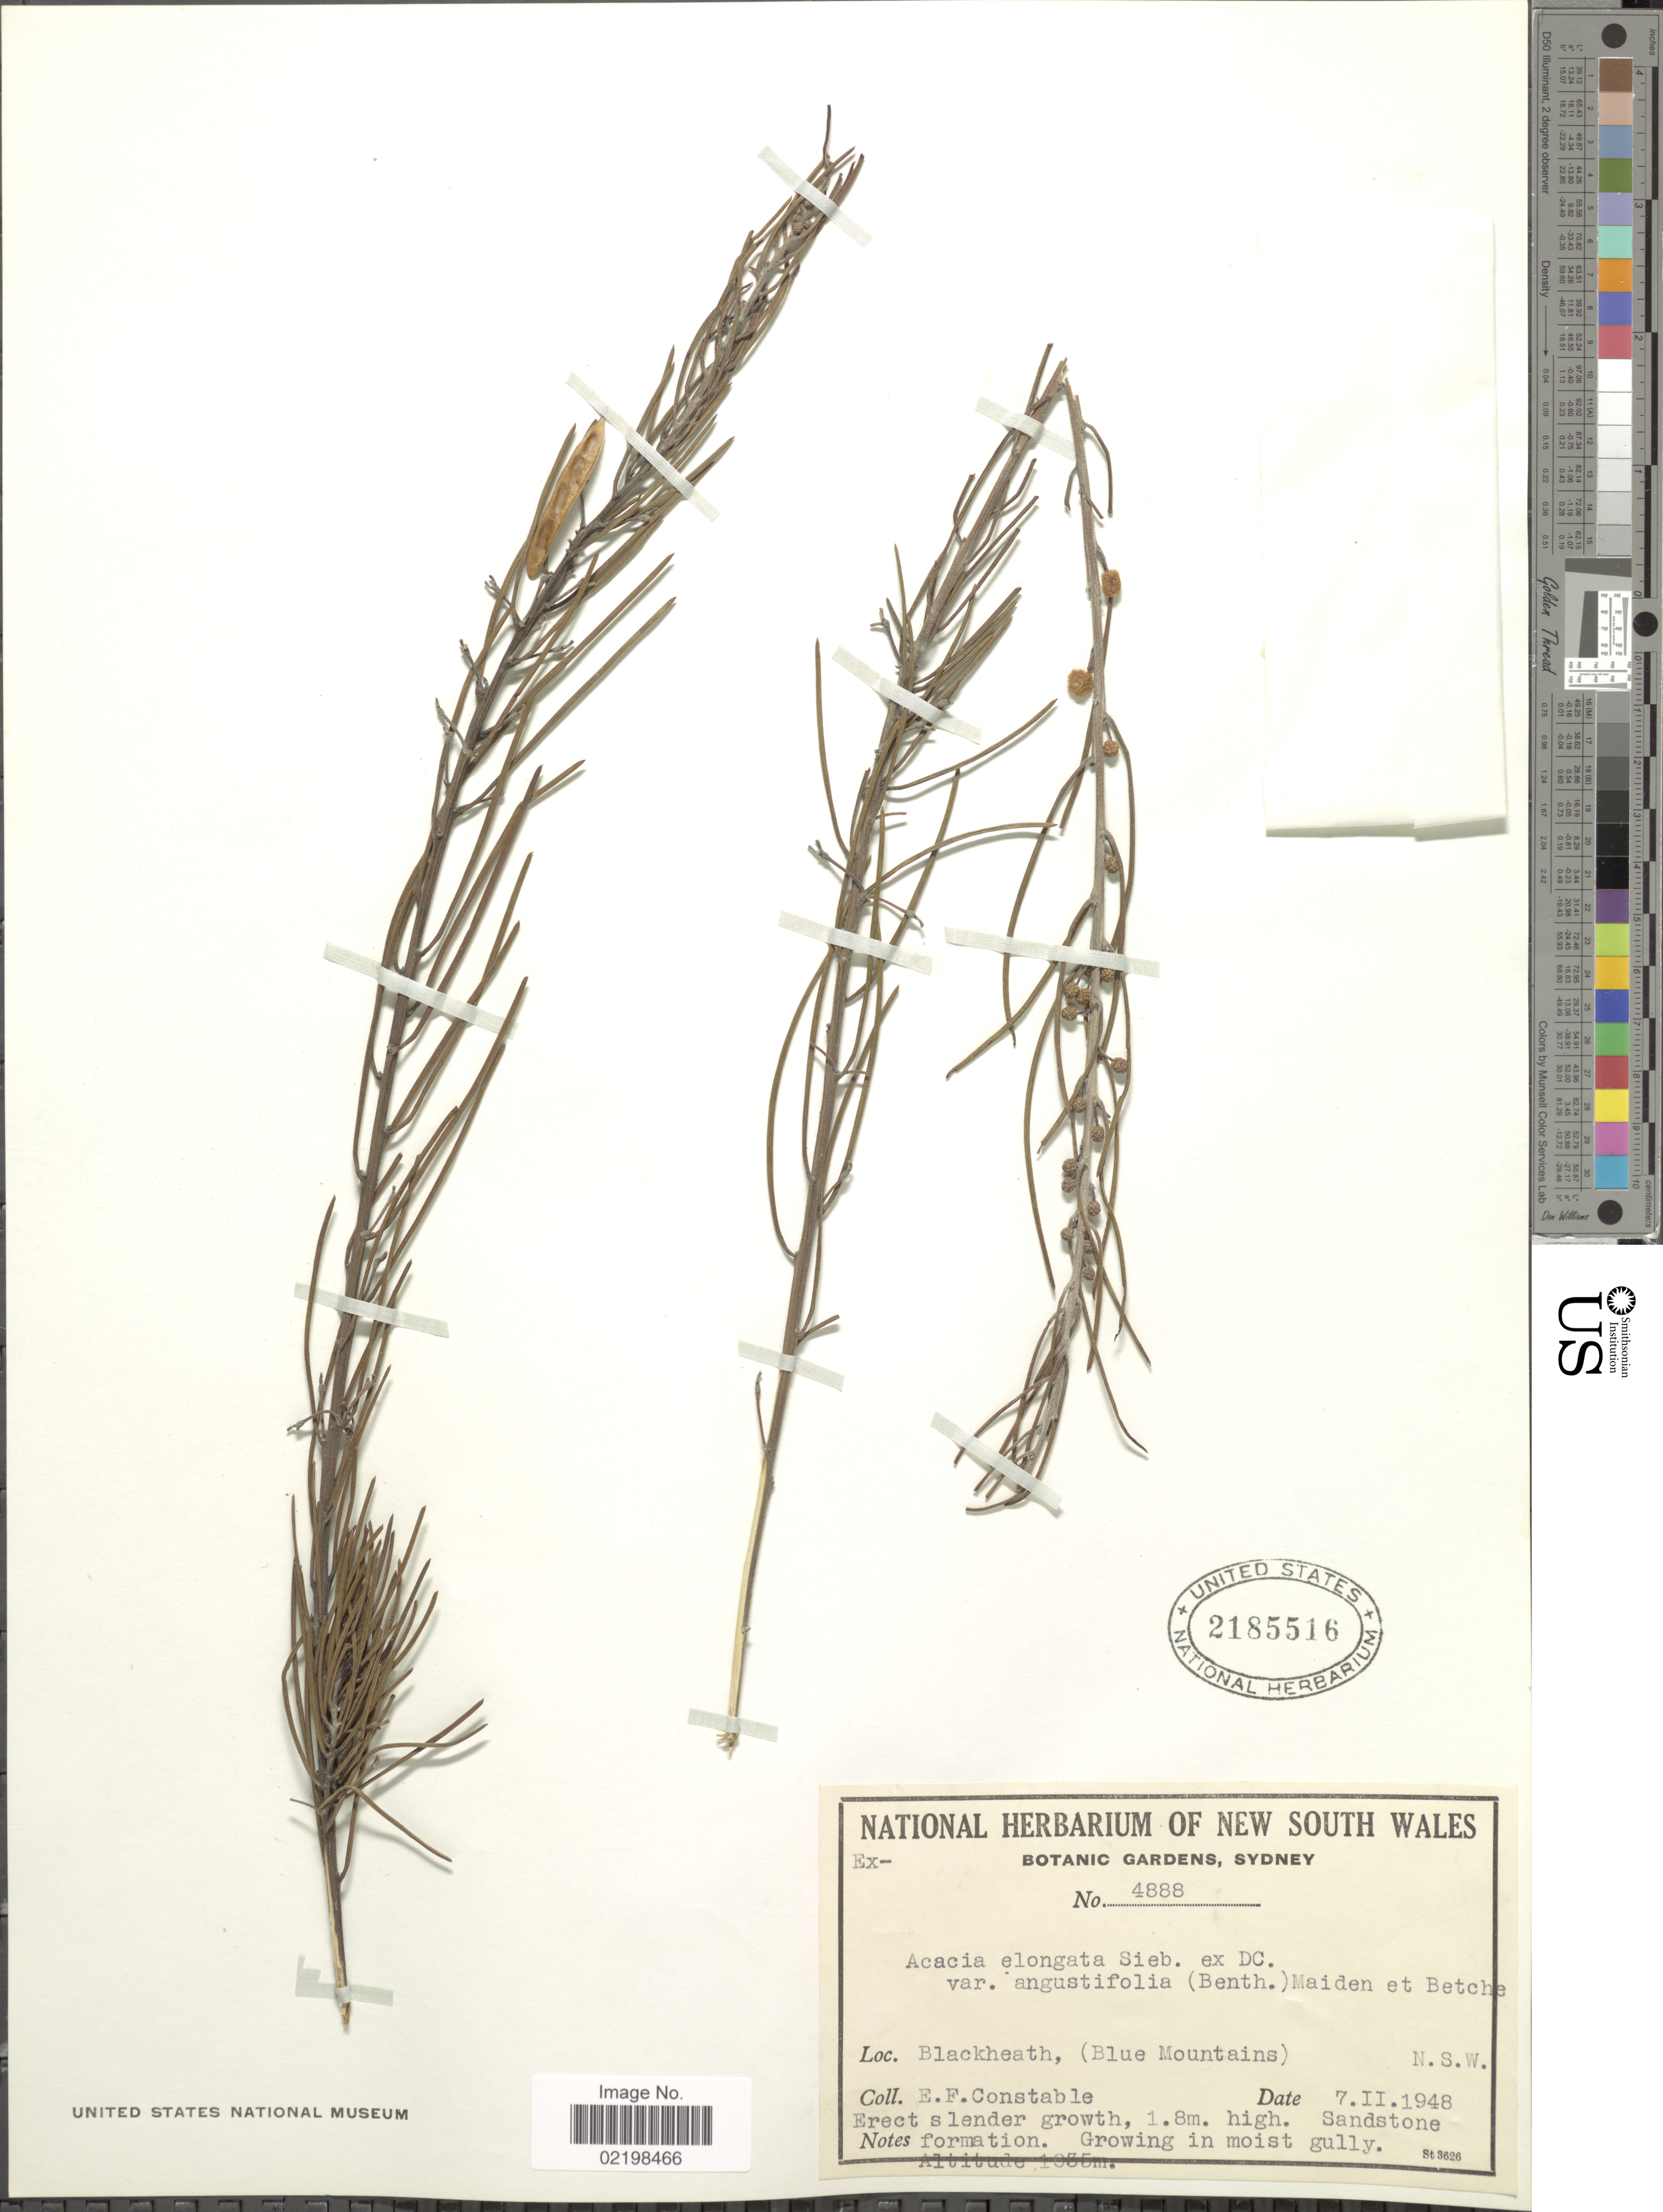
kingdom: Plantae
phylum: Tracheophyta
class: Magnoliopsida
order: Fabales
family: Fabaceae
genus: Acacia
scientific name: Acacia elongata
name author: DC.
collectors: E. F. Constable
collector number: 4888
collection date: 1948-02-07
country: Australia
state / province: New South Wales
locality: Blackheath (Blue mountains), N.S.W.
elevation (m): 1035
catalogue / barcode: US 2185516